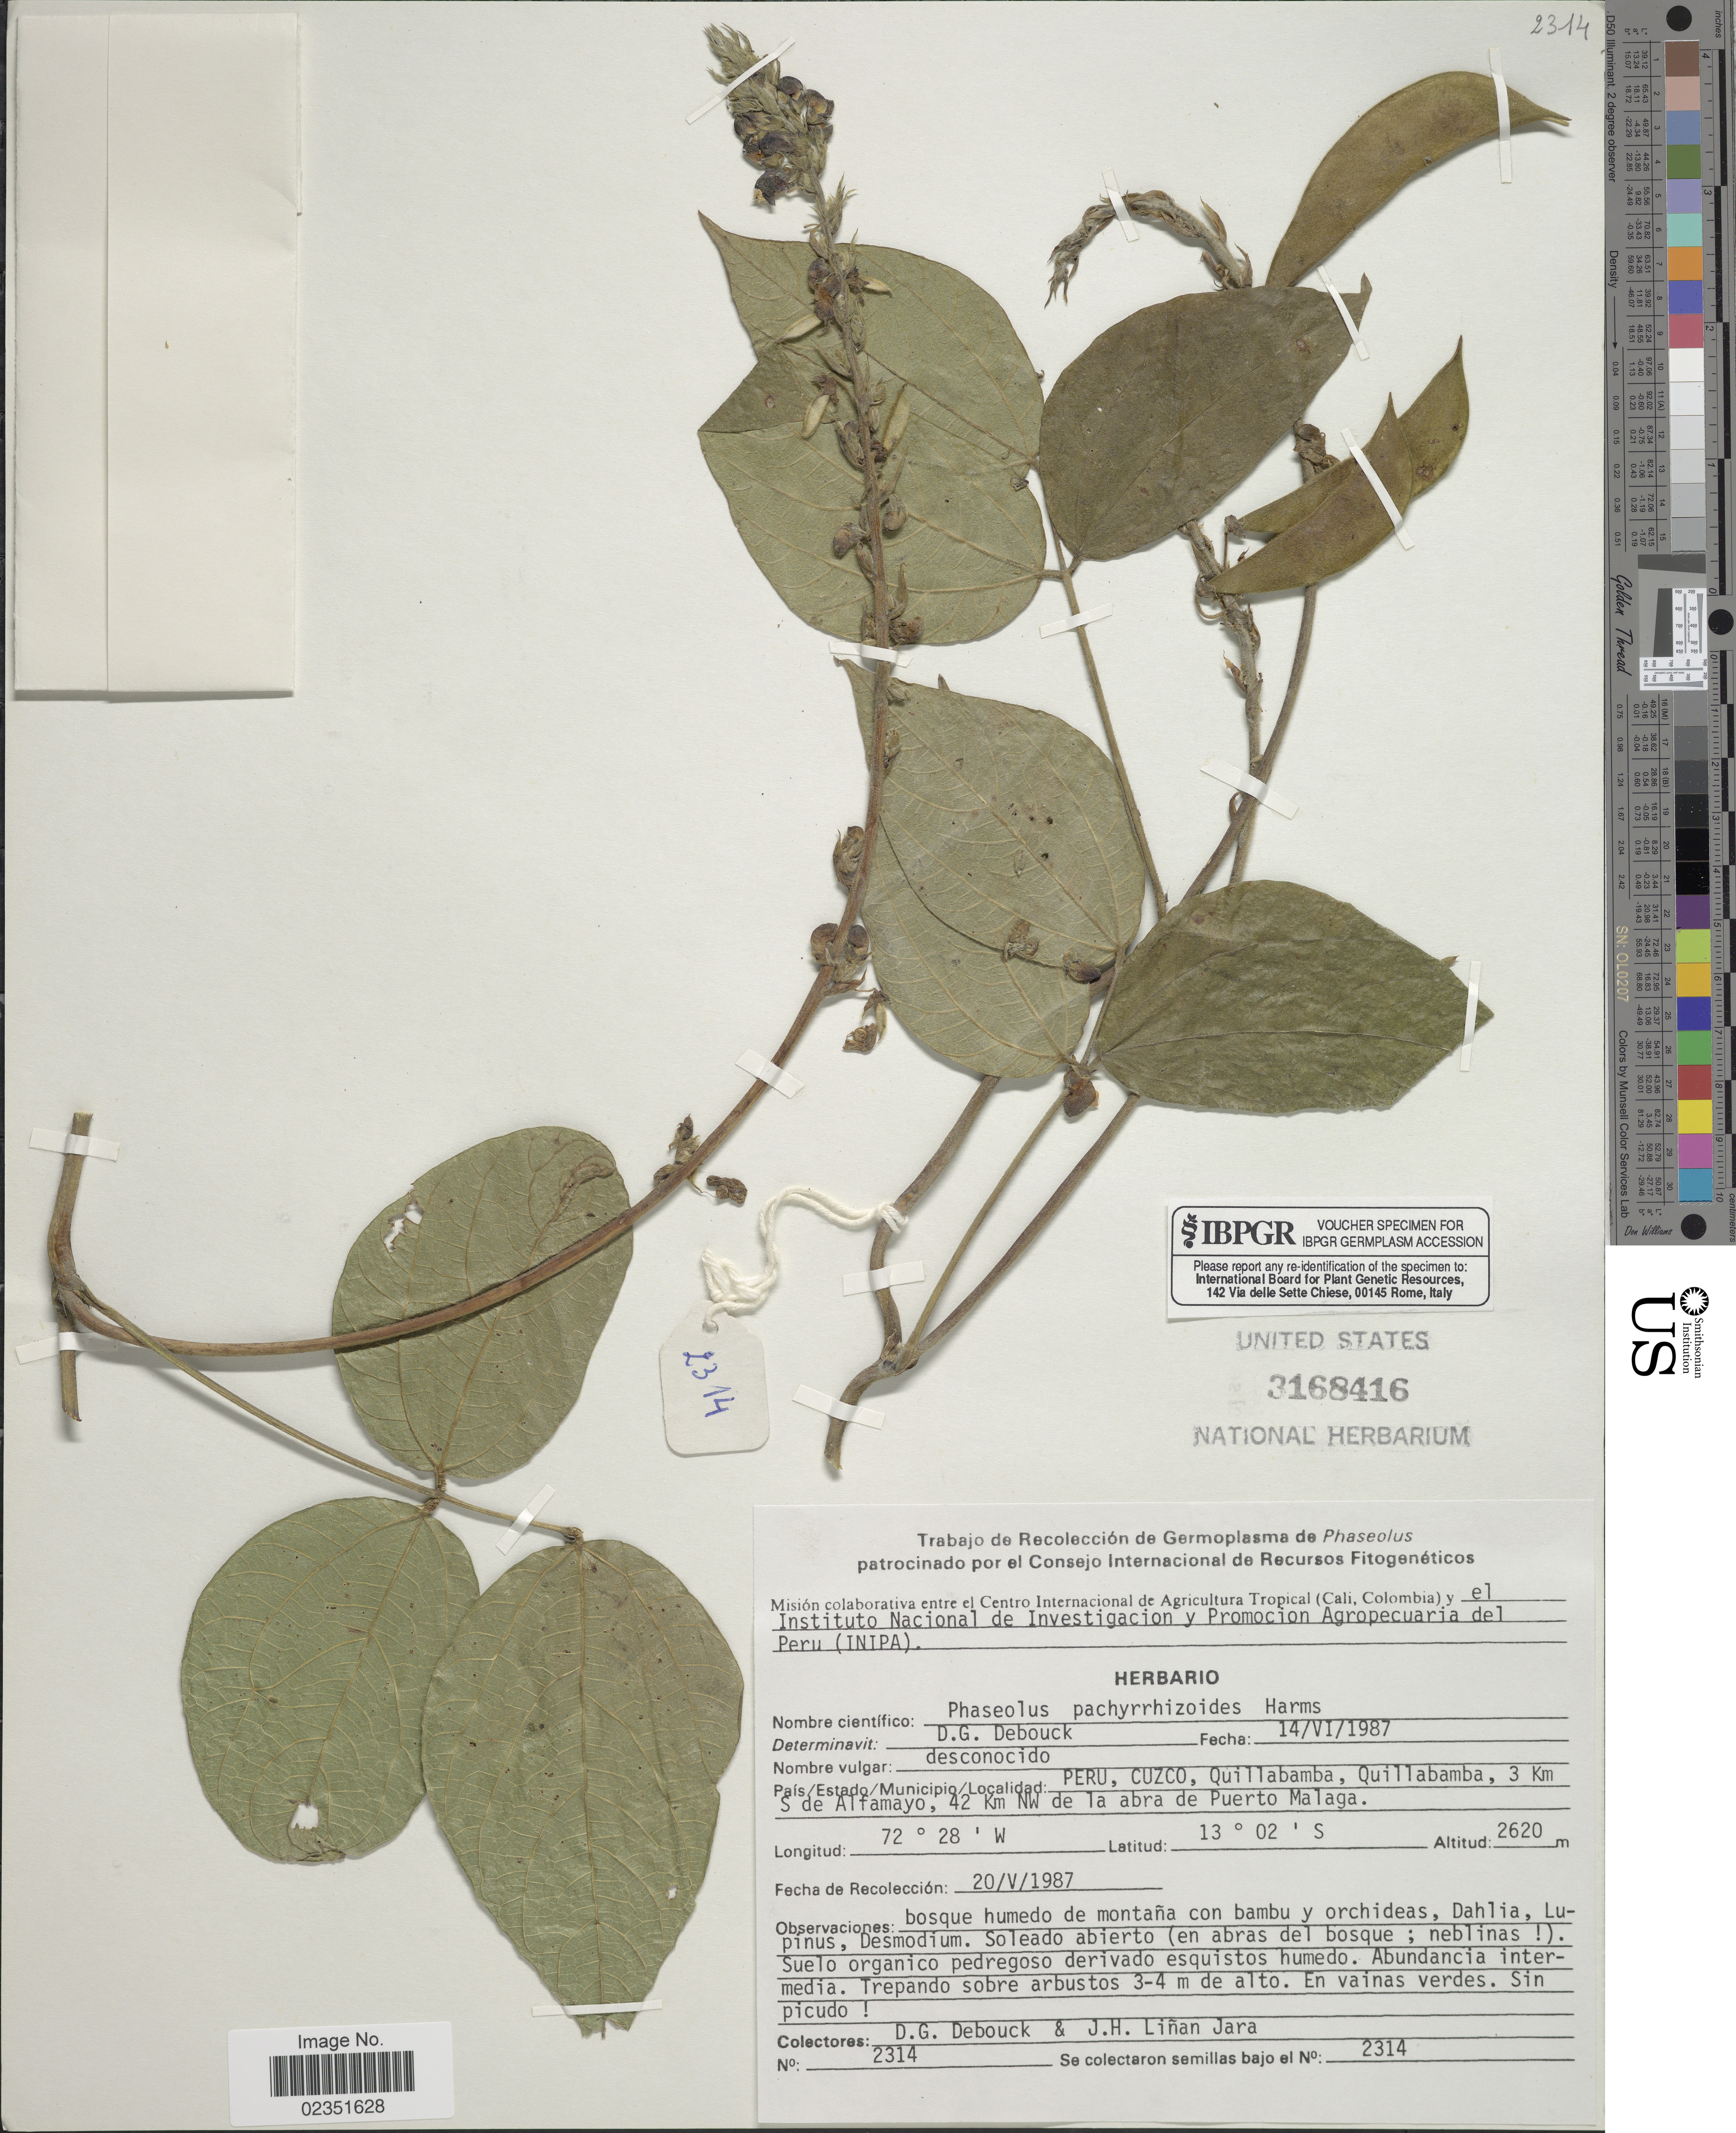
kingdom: Plantae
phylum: Tracheophyta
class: Magnoliopsida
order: Fabales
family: Fabaceae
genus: Phaseolus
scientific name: Phaseolus pachyrrhizoides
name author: Harms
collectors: D. Debouck & J. Liñan Jara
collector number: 2314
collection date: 1987-05-20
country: Peru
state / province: Cusco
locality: Quillabamba, Quillabamba, 3 Km S de Alfamayo, 42 Km NW de la abra de Puerto Malaga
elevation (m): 2620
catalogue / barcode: US 3168416